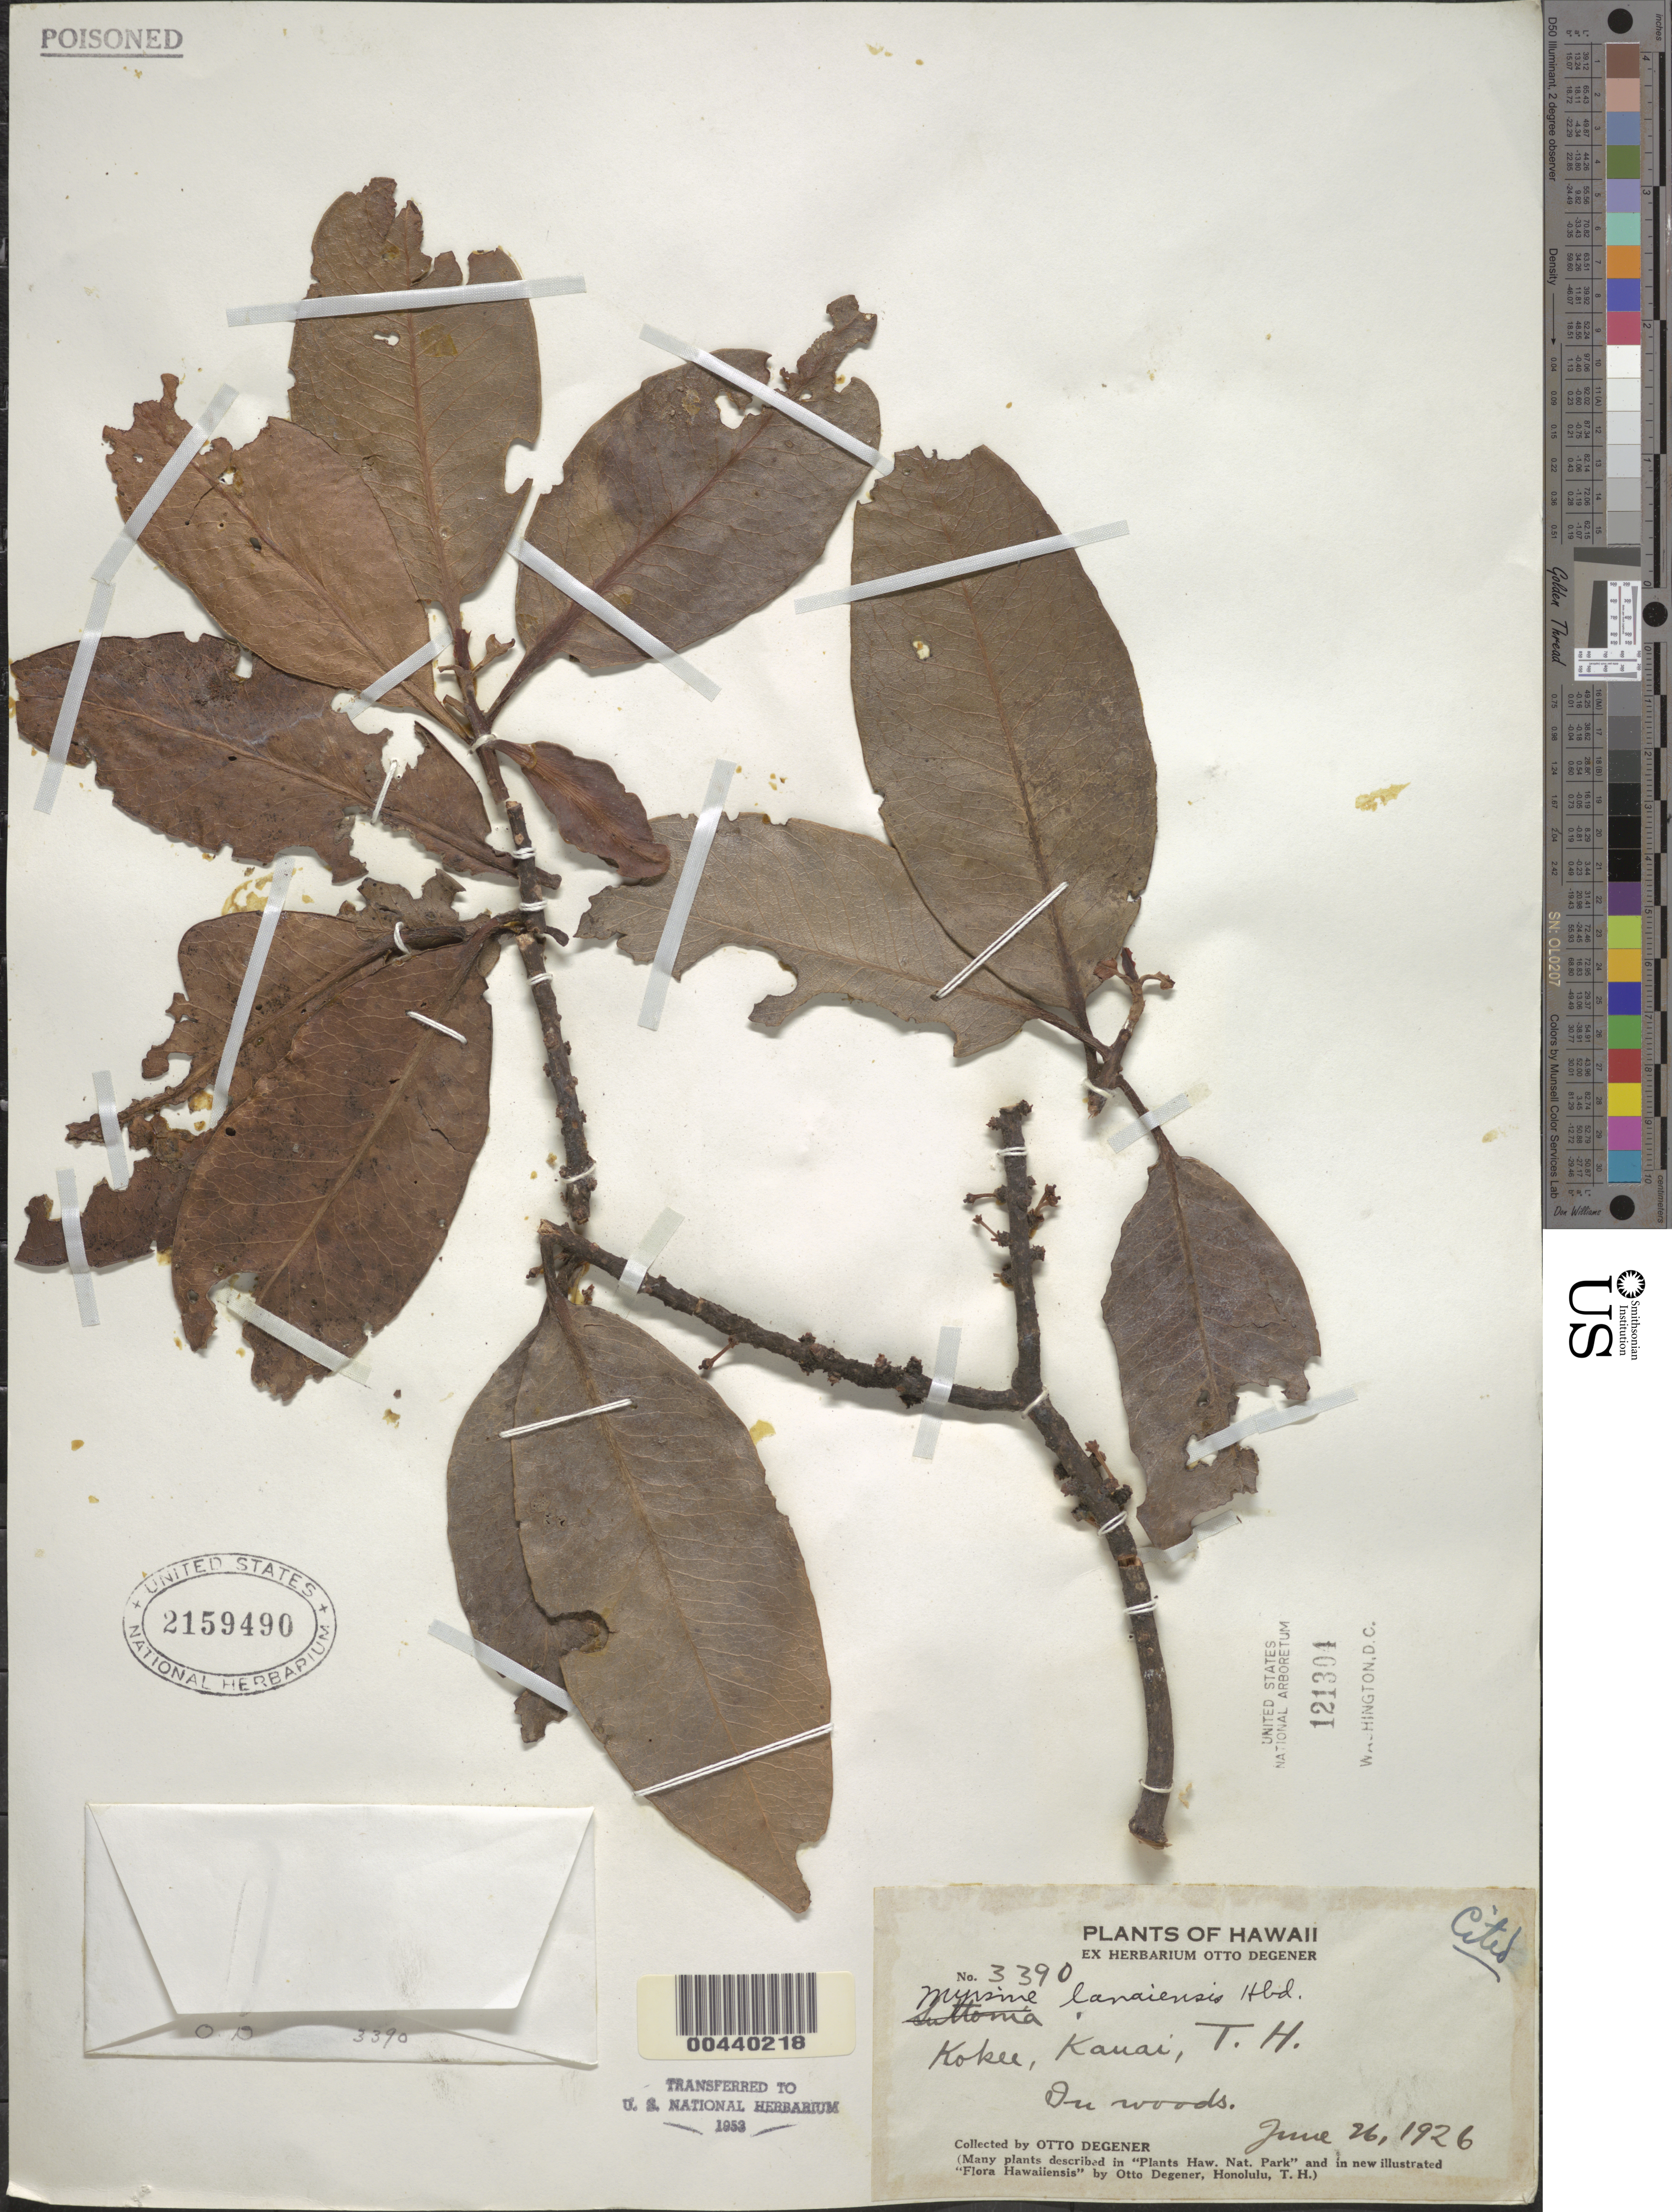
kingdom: Plantae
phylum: Tracheophyta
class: Magnoliopsida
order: Ericales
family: Primulaceae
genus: Myrsine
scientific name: Myrsine lanaiensis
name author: Hillebr.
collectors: O. Degener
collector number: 3390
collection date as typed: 26 Jun 1926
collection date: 1926-06-26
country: United States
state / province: Hawaii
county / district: Kauai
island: Kaua'i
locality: Kokee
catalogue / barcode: US 2159490